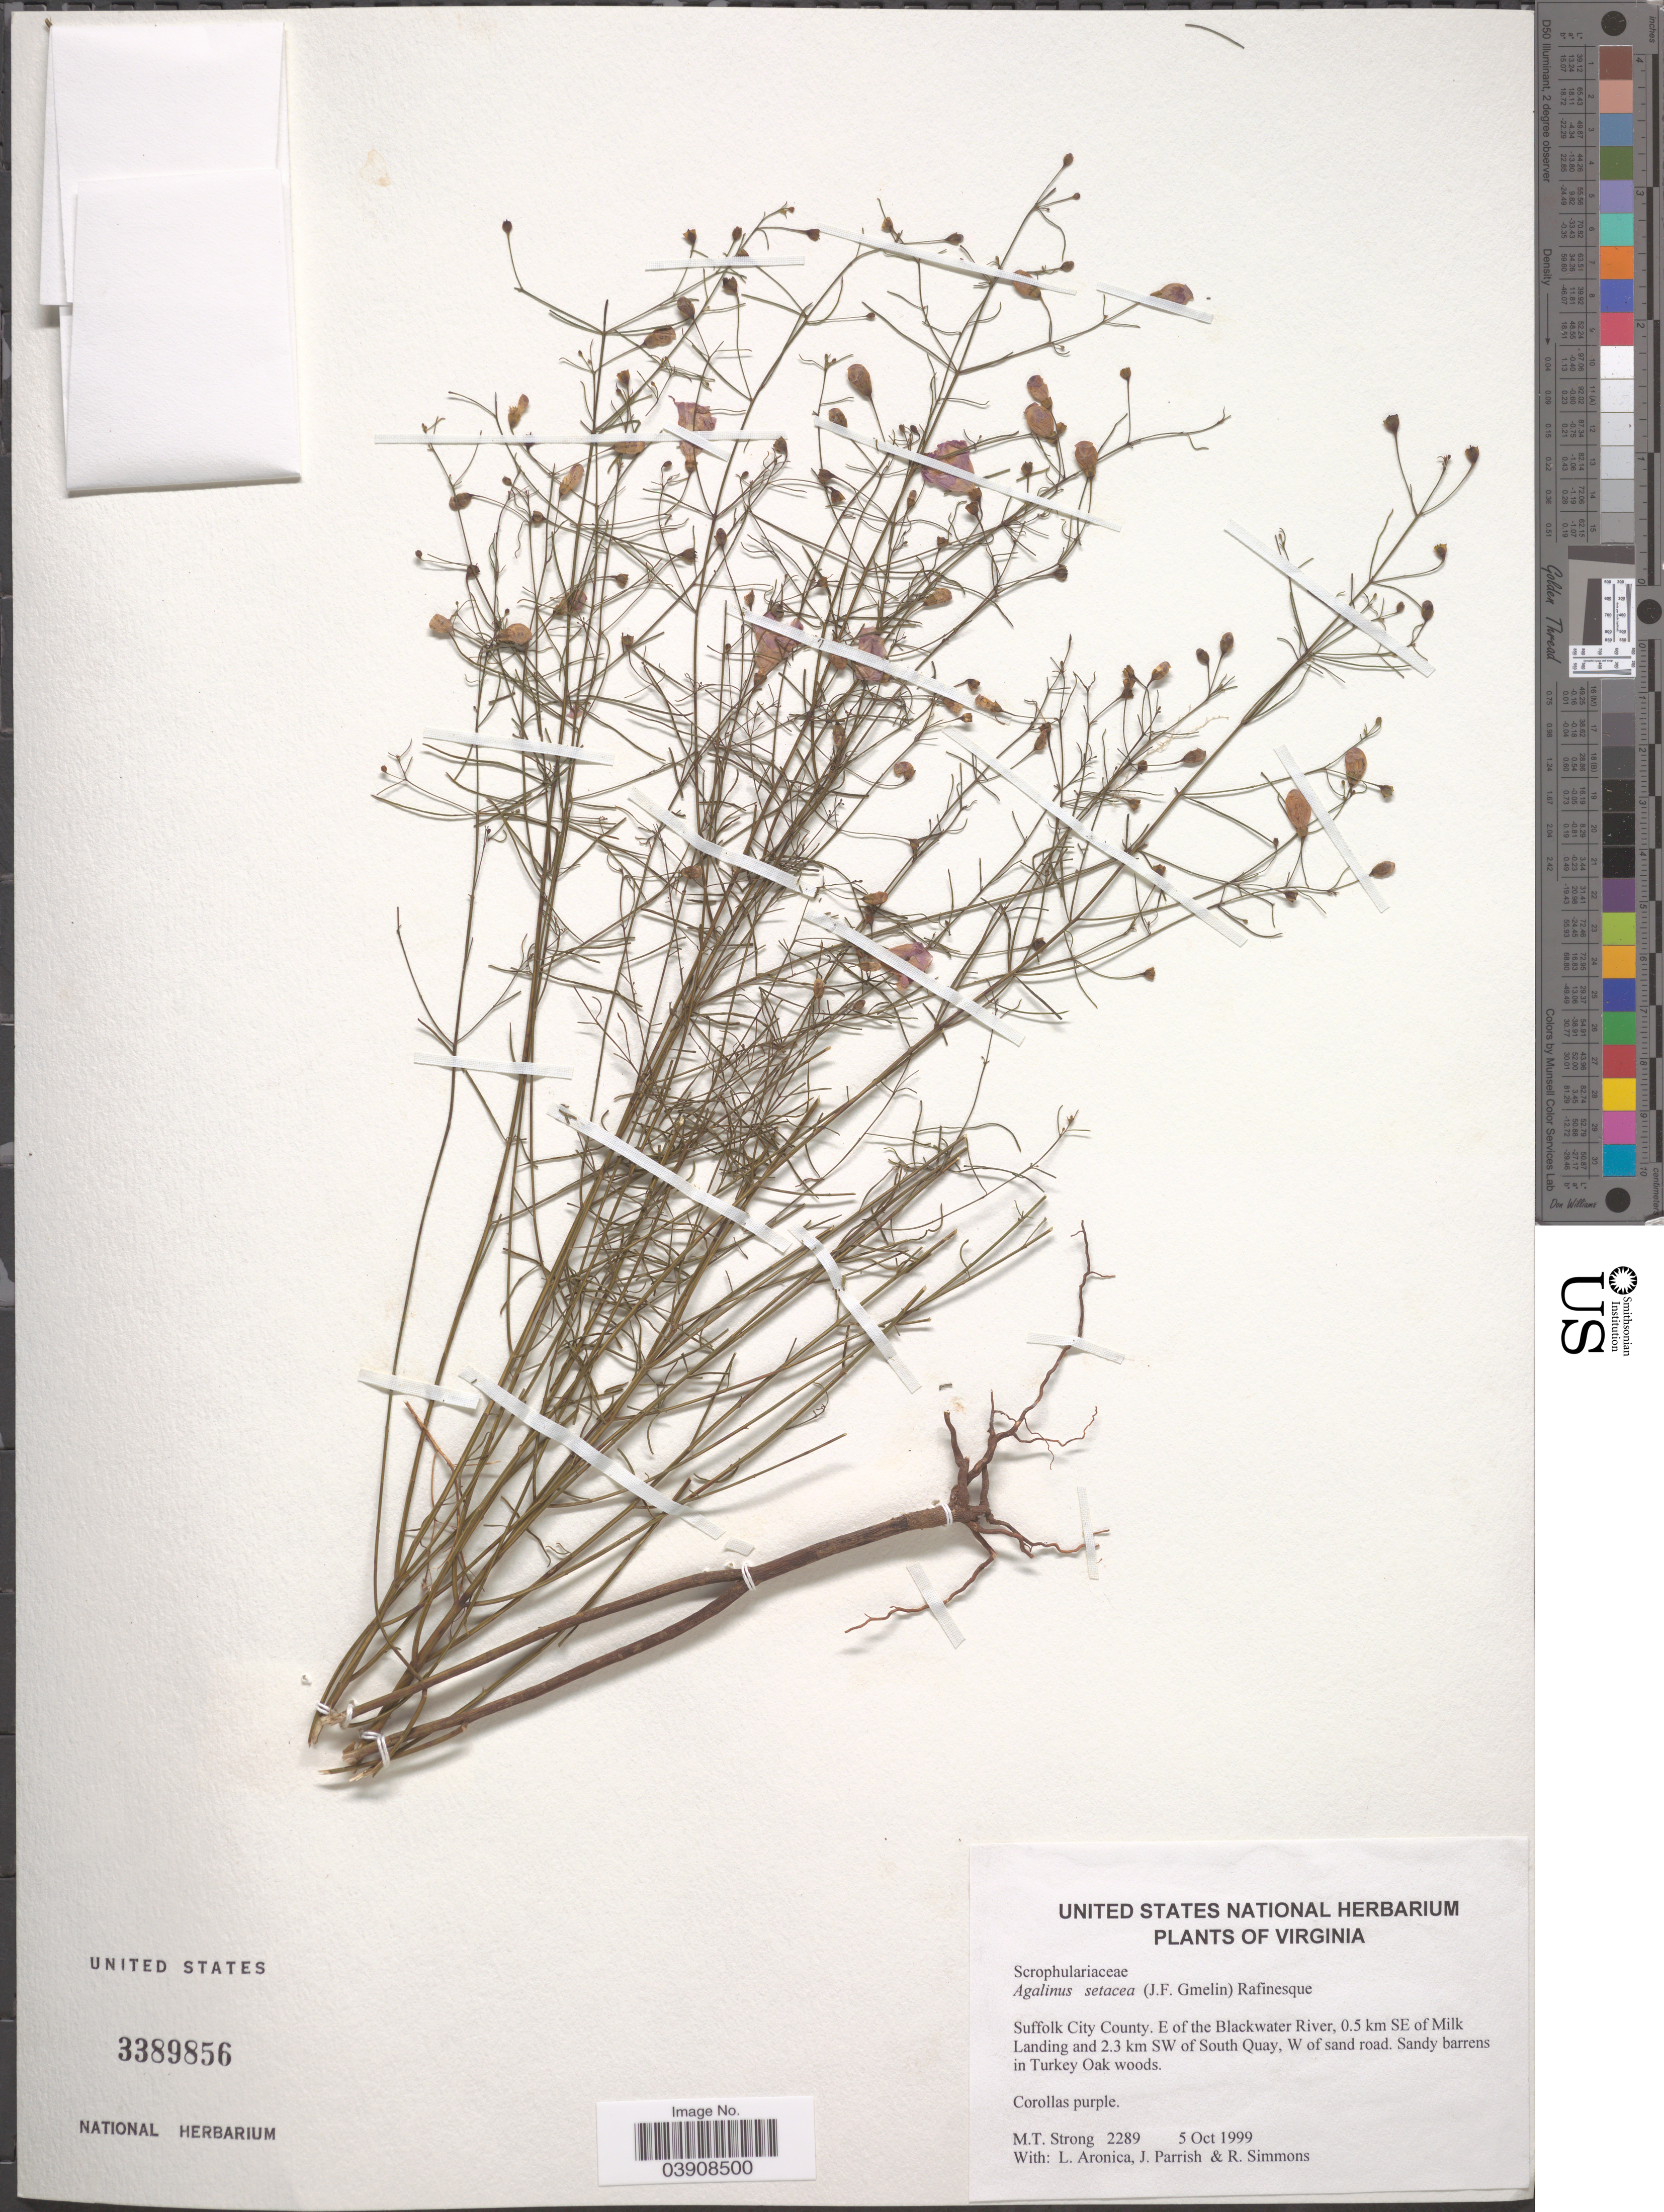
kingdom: Plantae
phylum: Tracheophyta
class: Magnoliopsida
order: Lamiales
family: Orobanchaceae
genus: Agalinis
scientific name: Agalinis setacea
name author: (J.F. Gmel.) Raf.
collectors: M. T. Strong, L. Aronica, J. Parrish & R. Simmons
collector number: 2289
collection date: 1999-10-05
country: United States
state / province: Virginia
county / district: City of Suffolk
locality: Suffolk City County. E of the Blackwater River, 0.5 km SE of Milk Landing and 2.3 km SW of South Quay, W of sand road. Sandy barrens in Turkey Oak woods.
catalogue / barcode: US 3389856